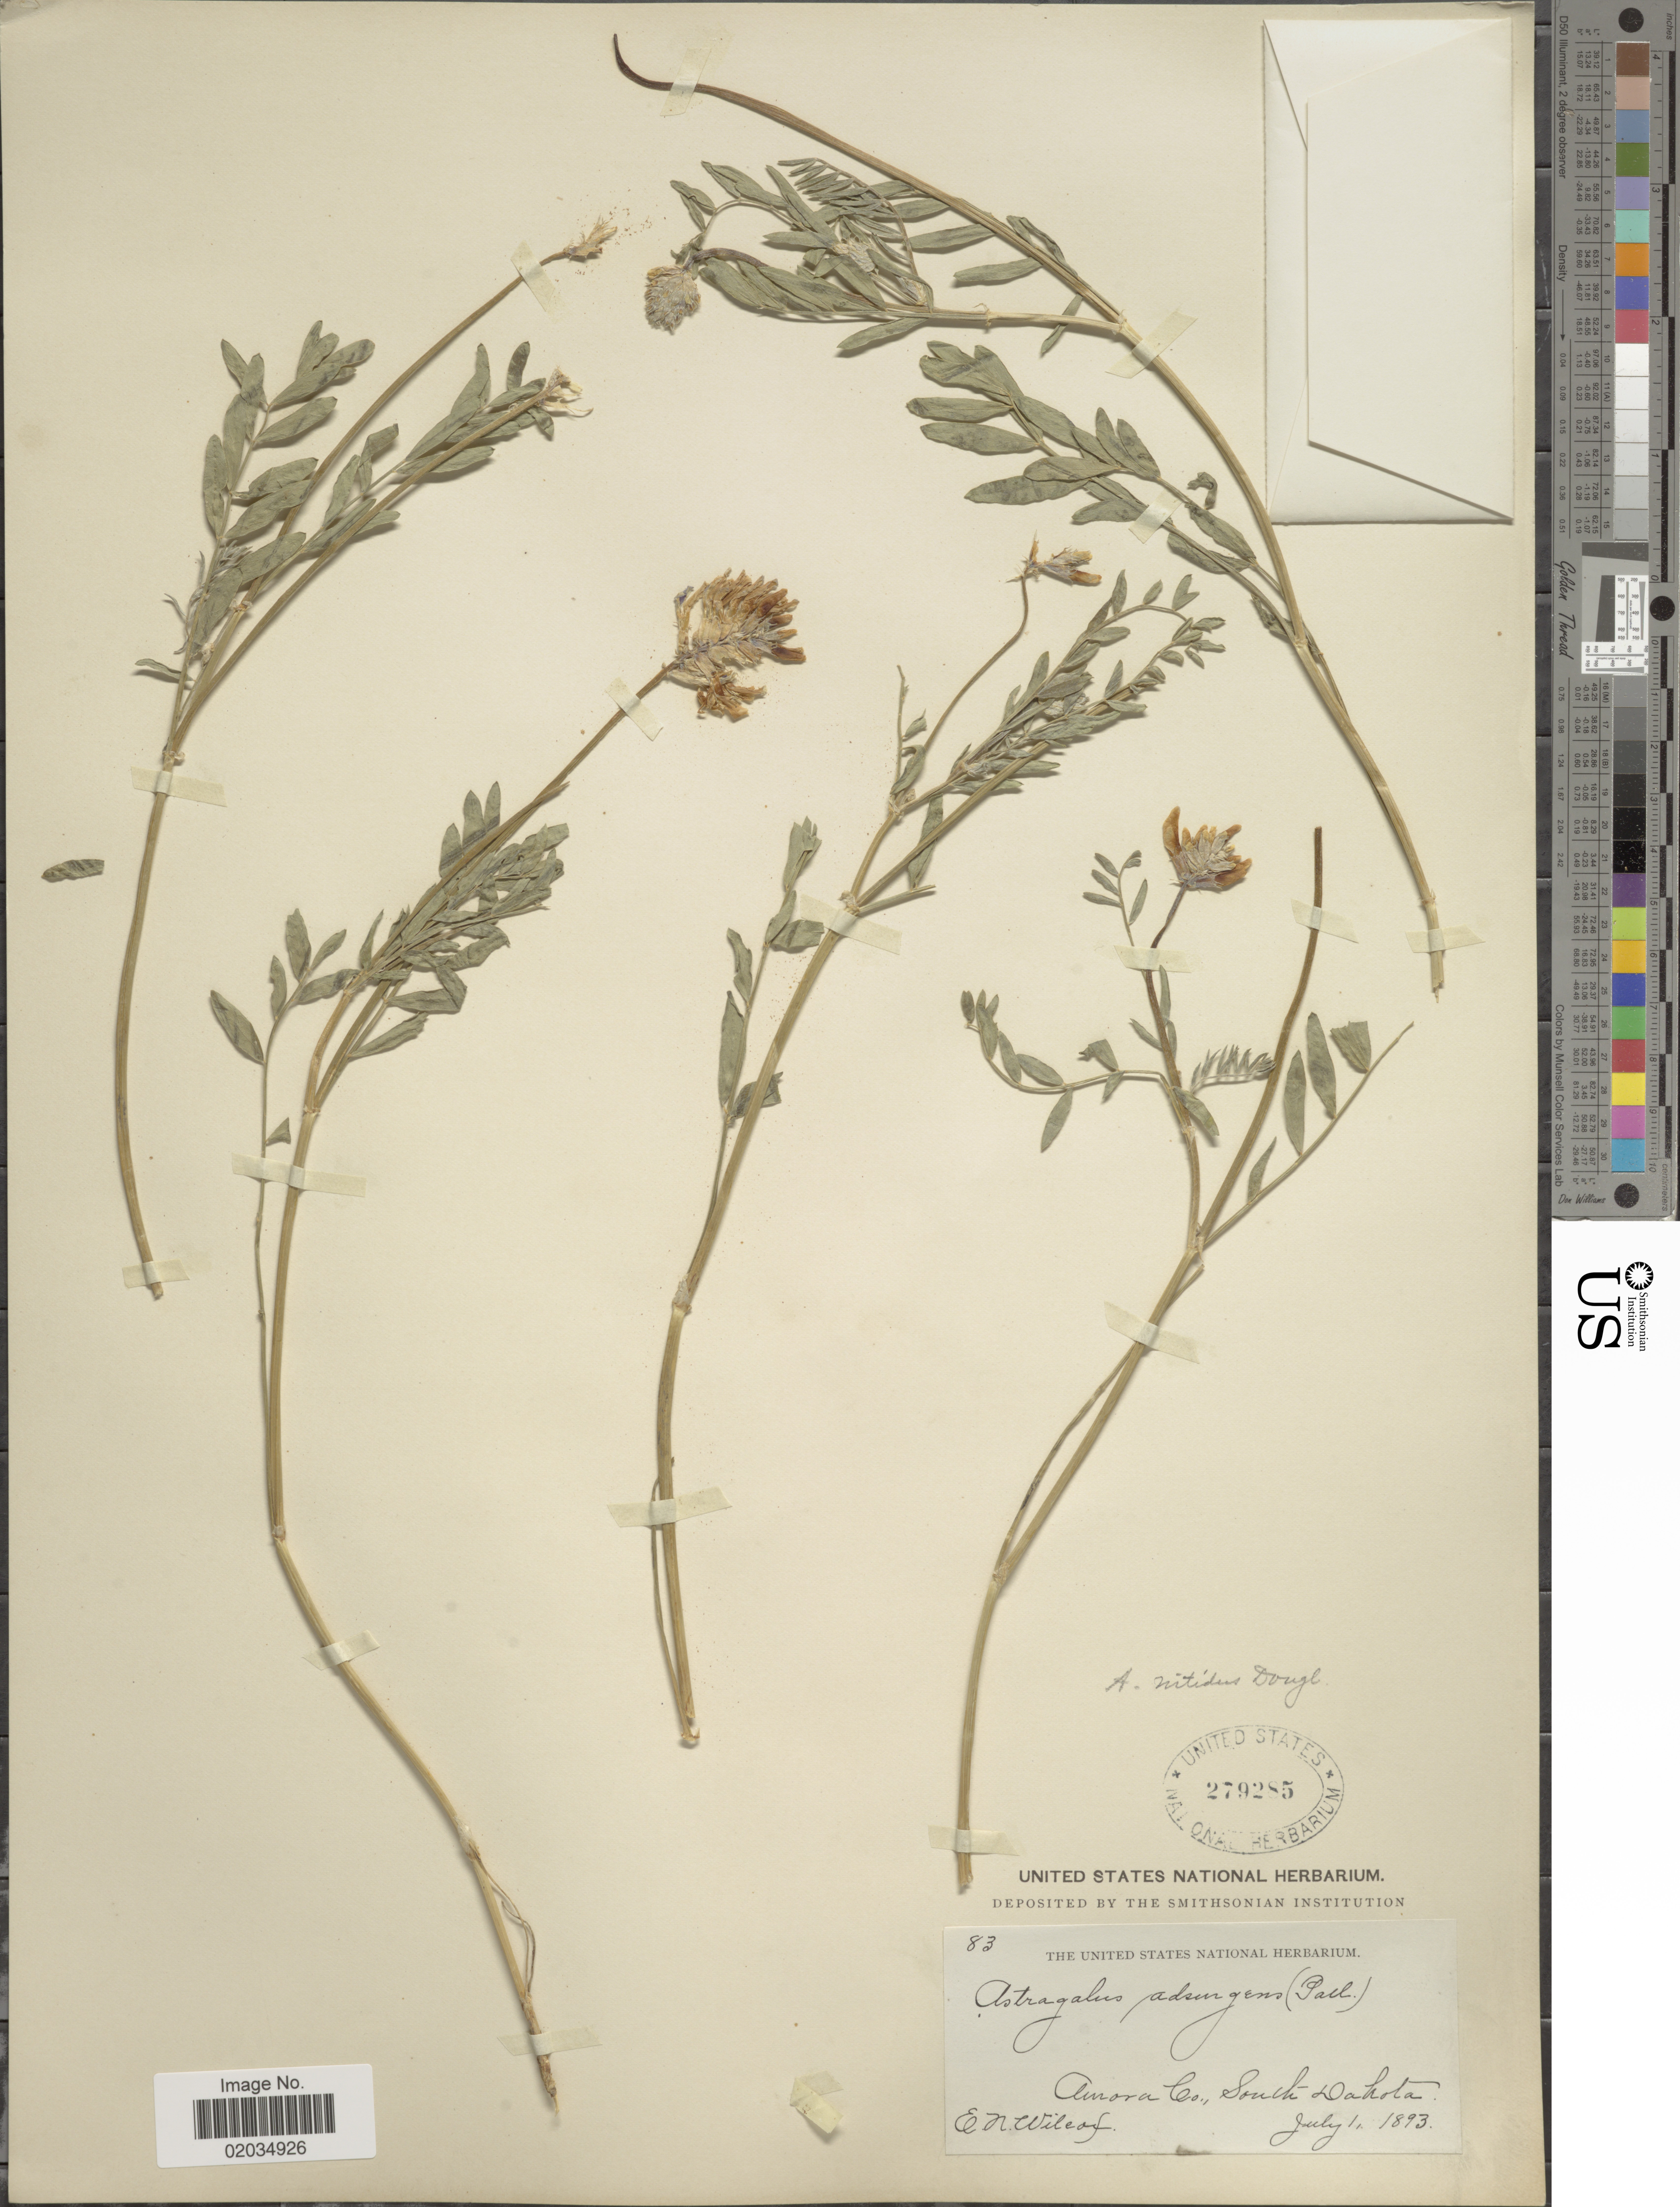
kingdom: Plantae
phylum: Tracheophyta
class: Magnoliopsida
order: Fabales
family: Fabaceae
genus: Astragalus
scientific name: Astragalus striatus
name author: Nutt.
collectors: E. Wilcox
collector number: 83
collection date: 1893-07-01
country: United States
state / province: South Dakota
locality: Amora Co.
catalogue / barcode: US 279285